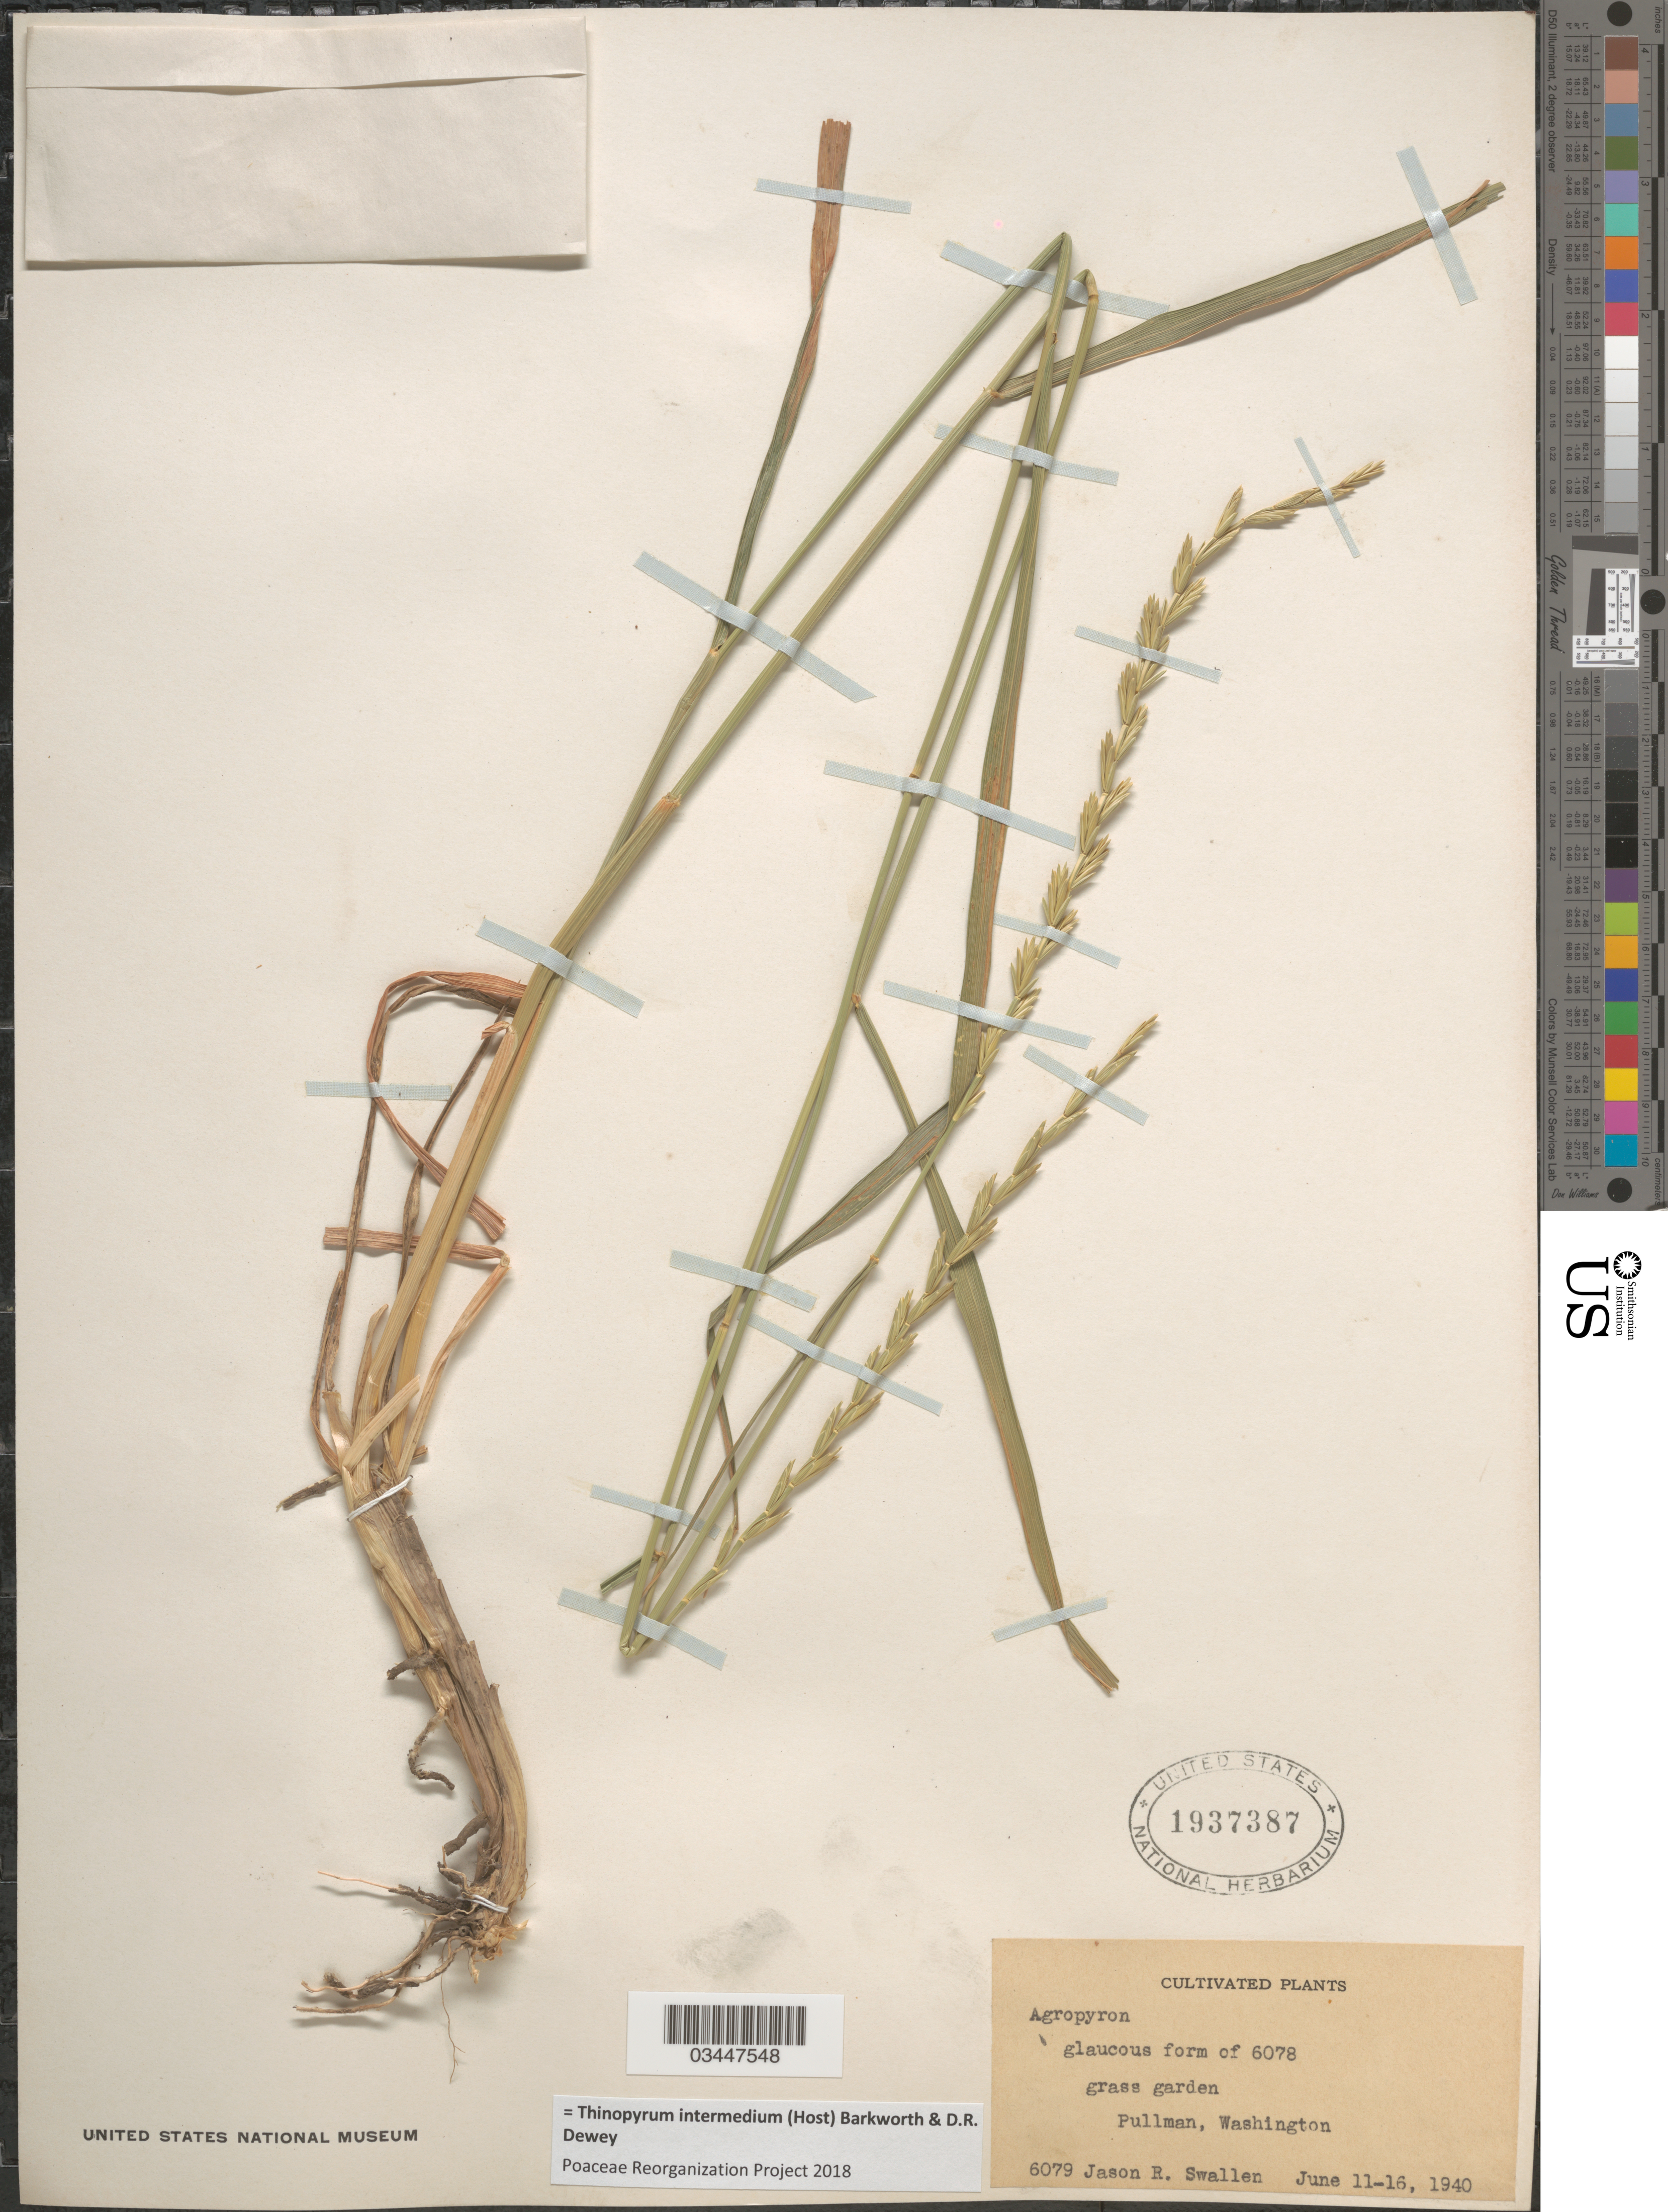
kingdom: Plantae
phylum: Tracheophyta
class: Liliopsida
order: Poales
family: Poaceae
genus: Thinopyrum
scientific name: Thinopyrum intermedium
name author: (Host) Barkworth & Dewey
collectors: J. R. Swallen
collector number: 6079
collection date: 1940-06-11/1940-06-16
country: United States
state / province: Washington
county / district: Whitman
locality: Grass garden. Pullman.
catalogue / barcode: US 1937387